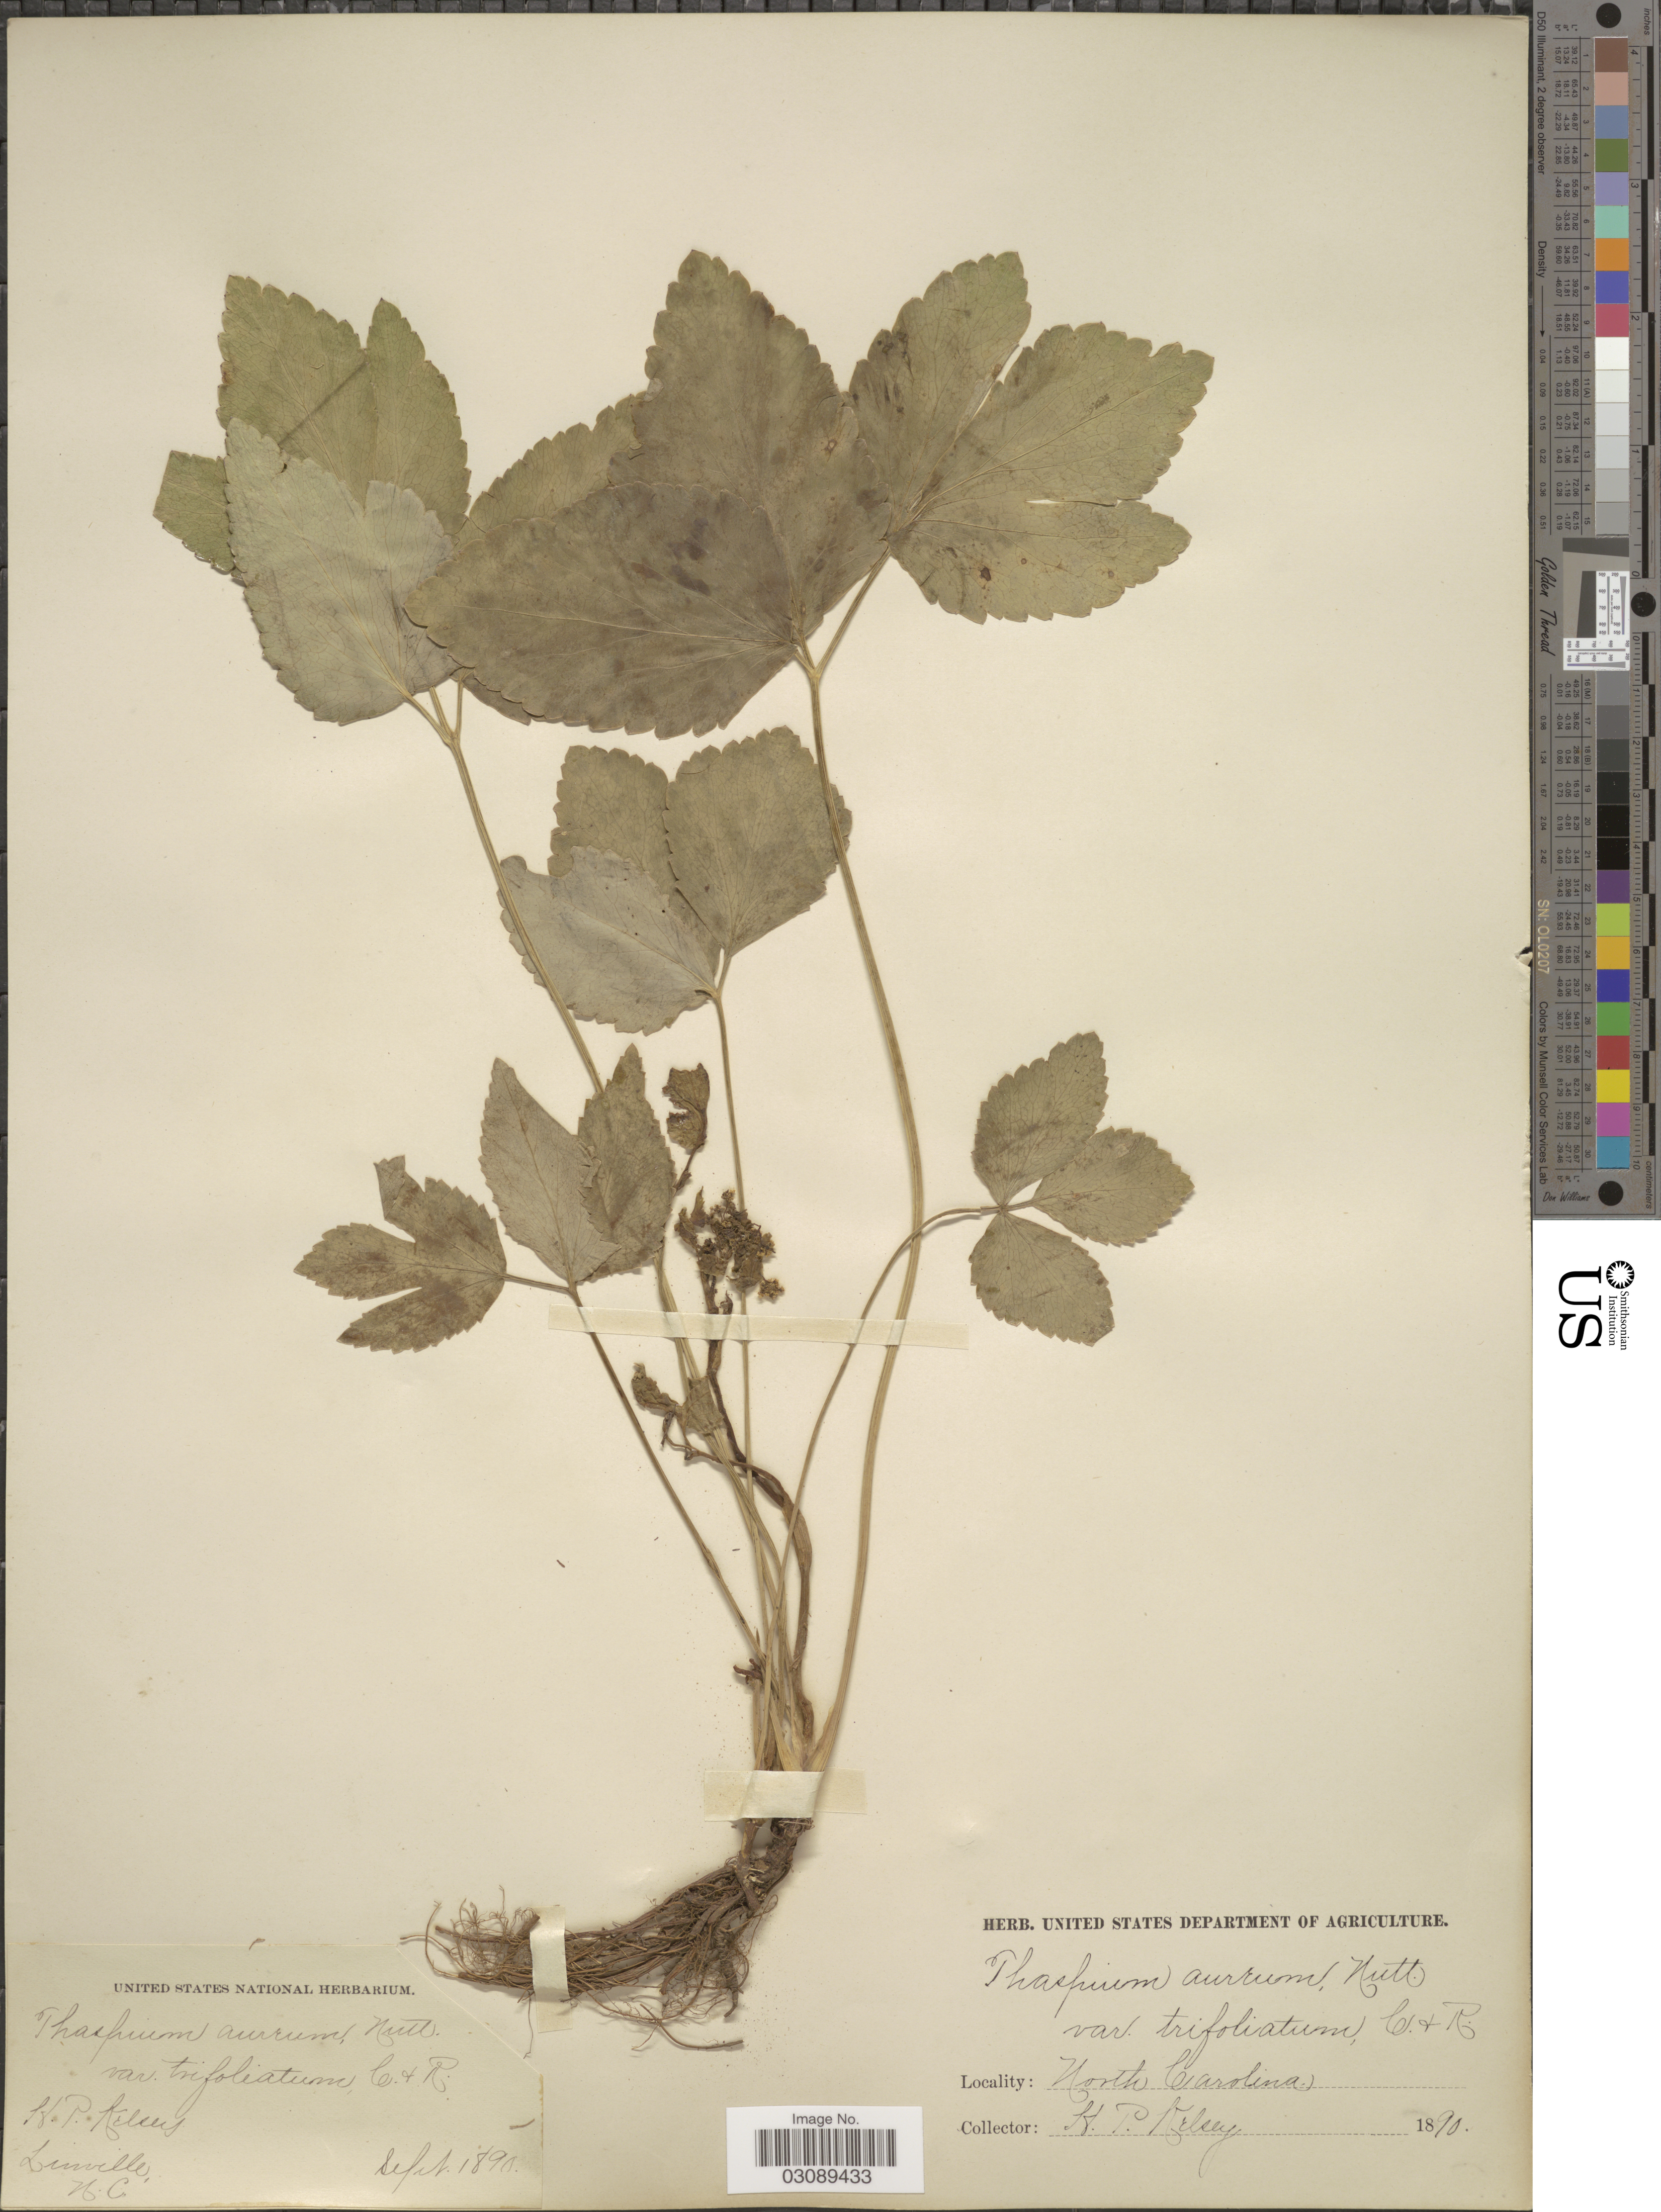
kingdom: Plantae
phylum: Tracheophyta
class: Magnoliopsida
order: Apiales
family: Apiaceae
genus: Thaspium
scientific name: Thaspium aureum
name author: (L.) Nutt.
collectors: H. Kelsey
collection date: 1890-09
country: United States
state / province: North Carolina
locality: Linville.